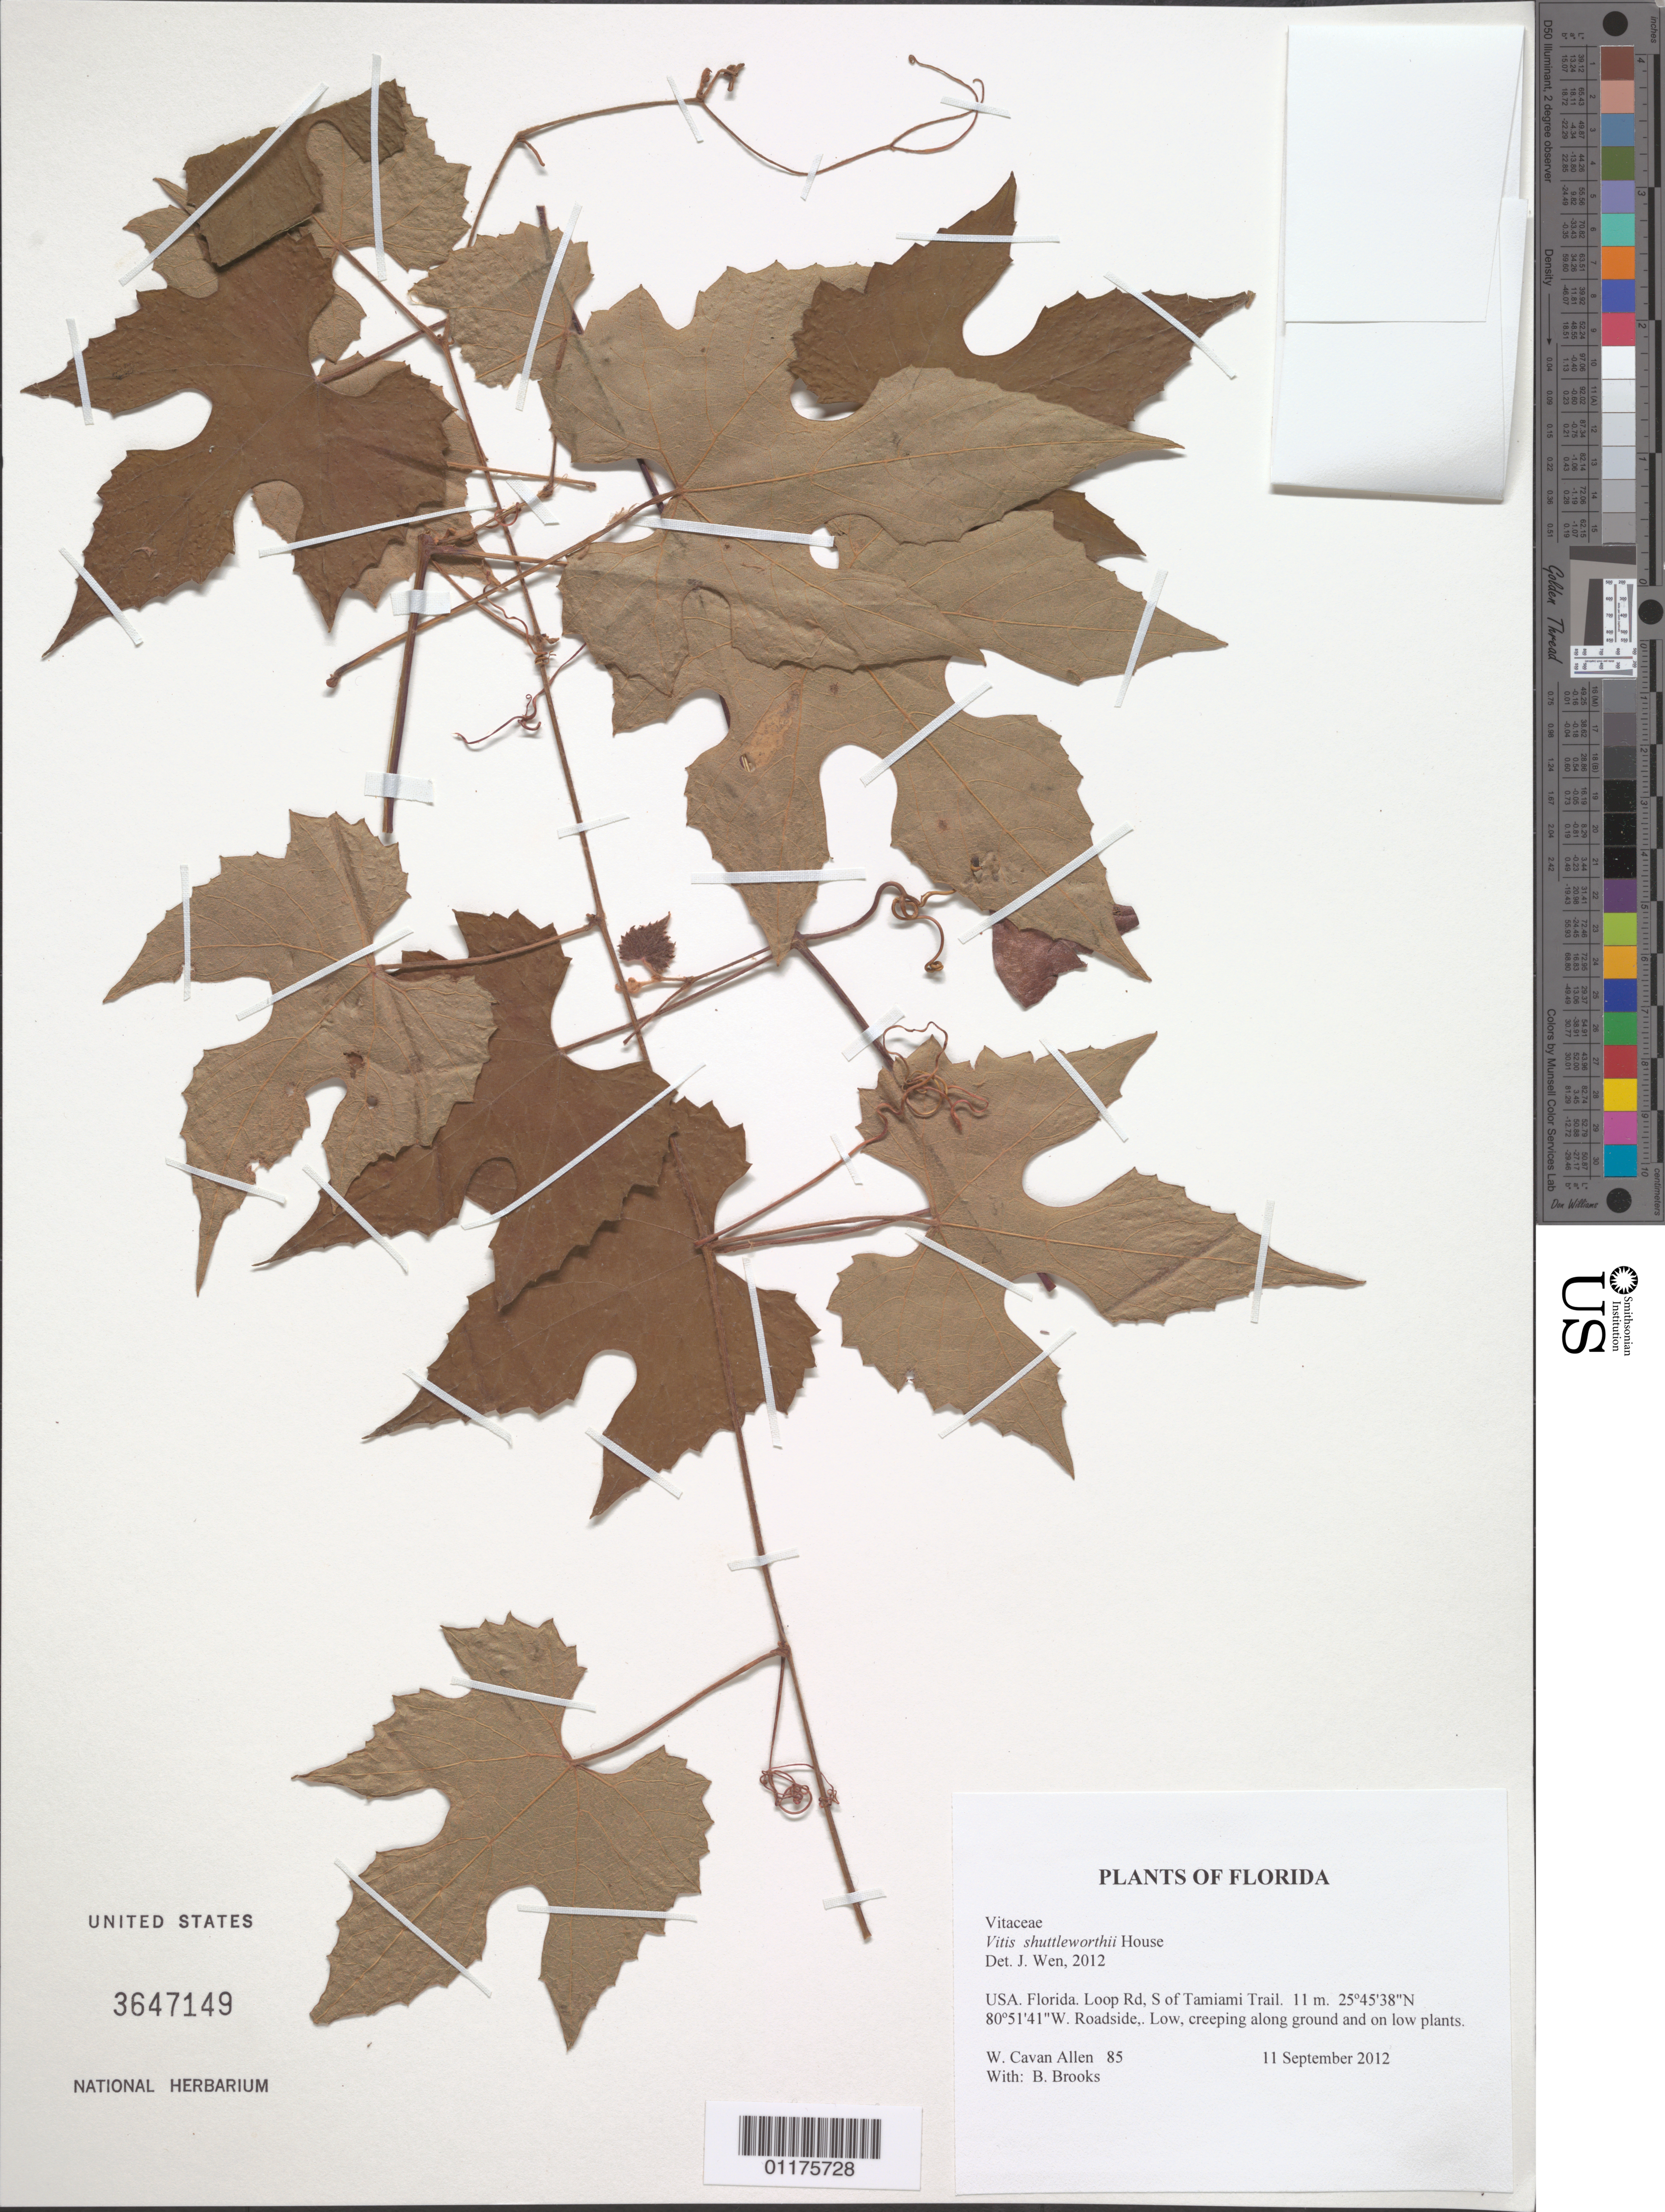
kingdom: Plantae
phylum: Tracheophyta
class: Magnoliopsida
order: Vitales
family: Vitaceae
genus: Vitis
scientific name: Vitis shuttleworthii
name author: House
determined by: Wen, Jun, (BOT), Smithsonian Institution - National Museum of Natural History (UNITED STATES)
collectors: W. C. Allen & B. Brooks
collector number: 85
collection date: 2012-09-11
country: United States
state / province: Florida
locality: Loop Rd. S of Tamiami Trail.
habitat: Roadside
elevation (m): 11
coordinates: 24 45 38 N, 80 51 41 W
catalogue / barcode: US 3647149